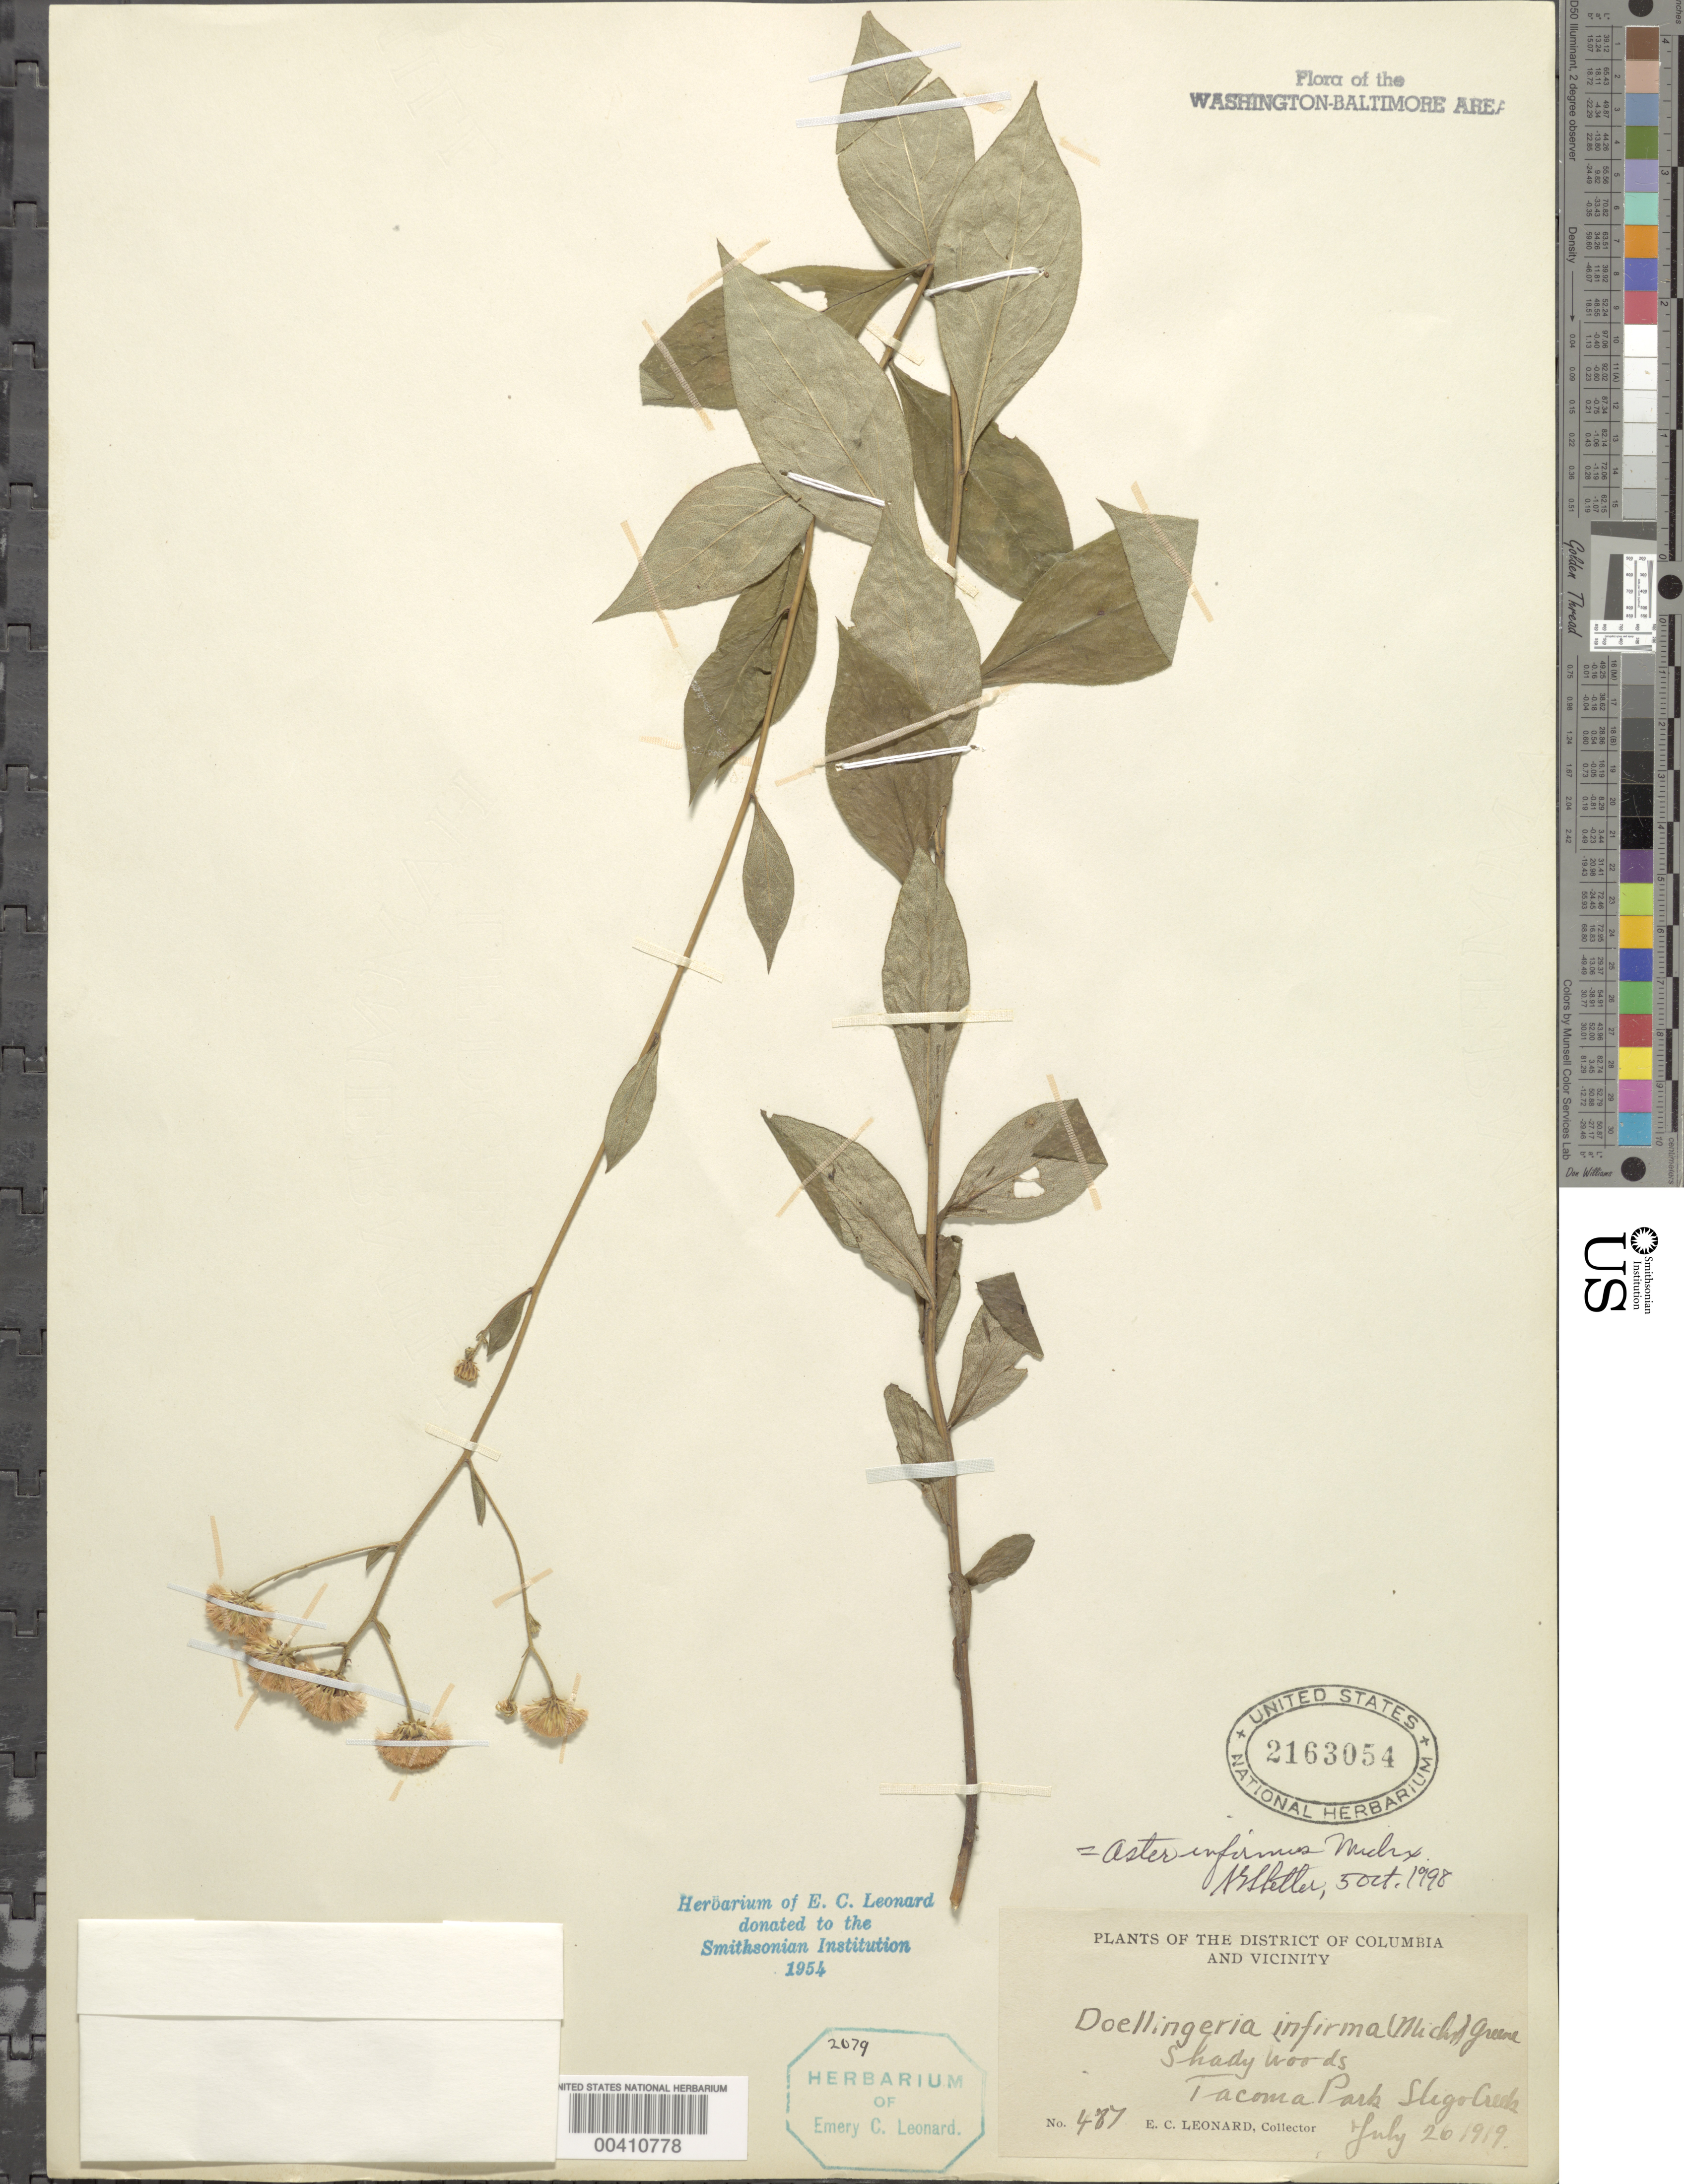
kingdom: Plantae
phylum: Tracheophyta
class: Magnoliopsida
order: Asterales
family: Asteraceae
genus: Doellingeria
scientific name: Doellingeria infirma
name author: (Michx.) Greene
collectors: E. C. Leonard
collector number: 487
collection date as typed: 26 Jul 1919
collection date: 1919-07-26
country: United States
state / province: Maryland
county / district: Montgomery / Prince George's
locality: Tacoma Park, Sligo Creek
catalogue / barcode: US 2163054